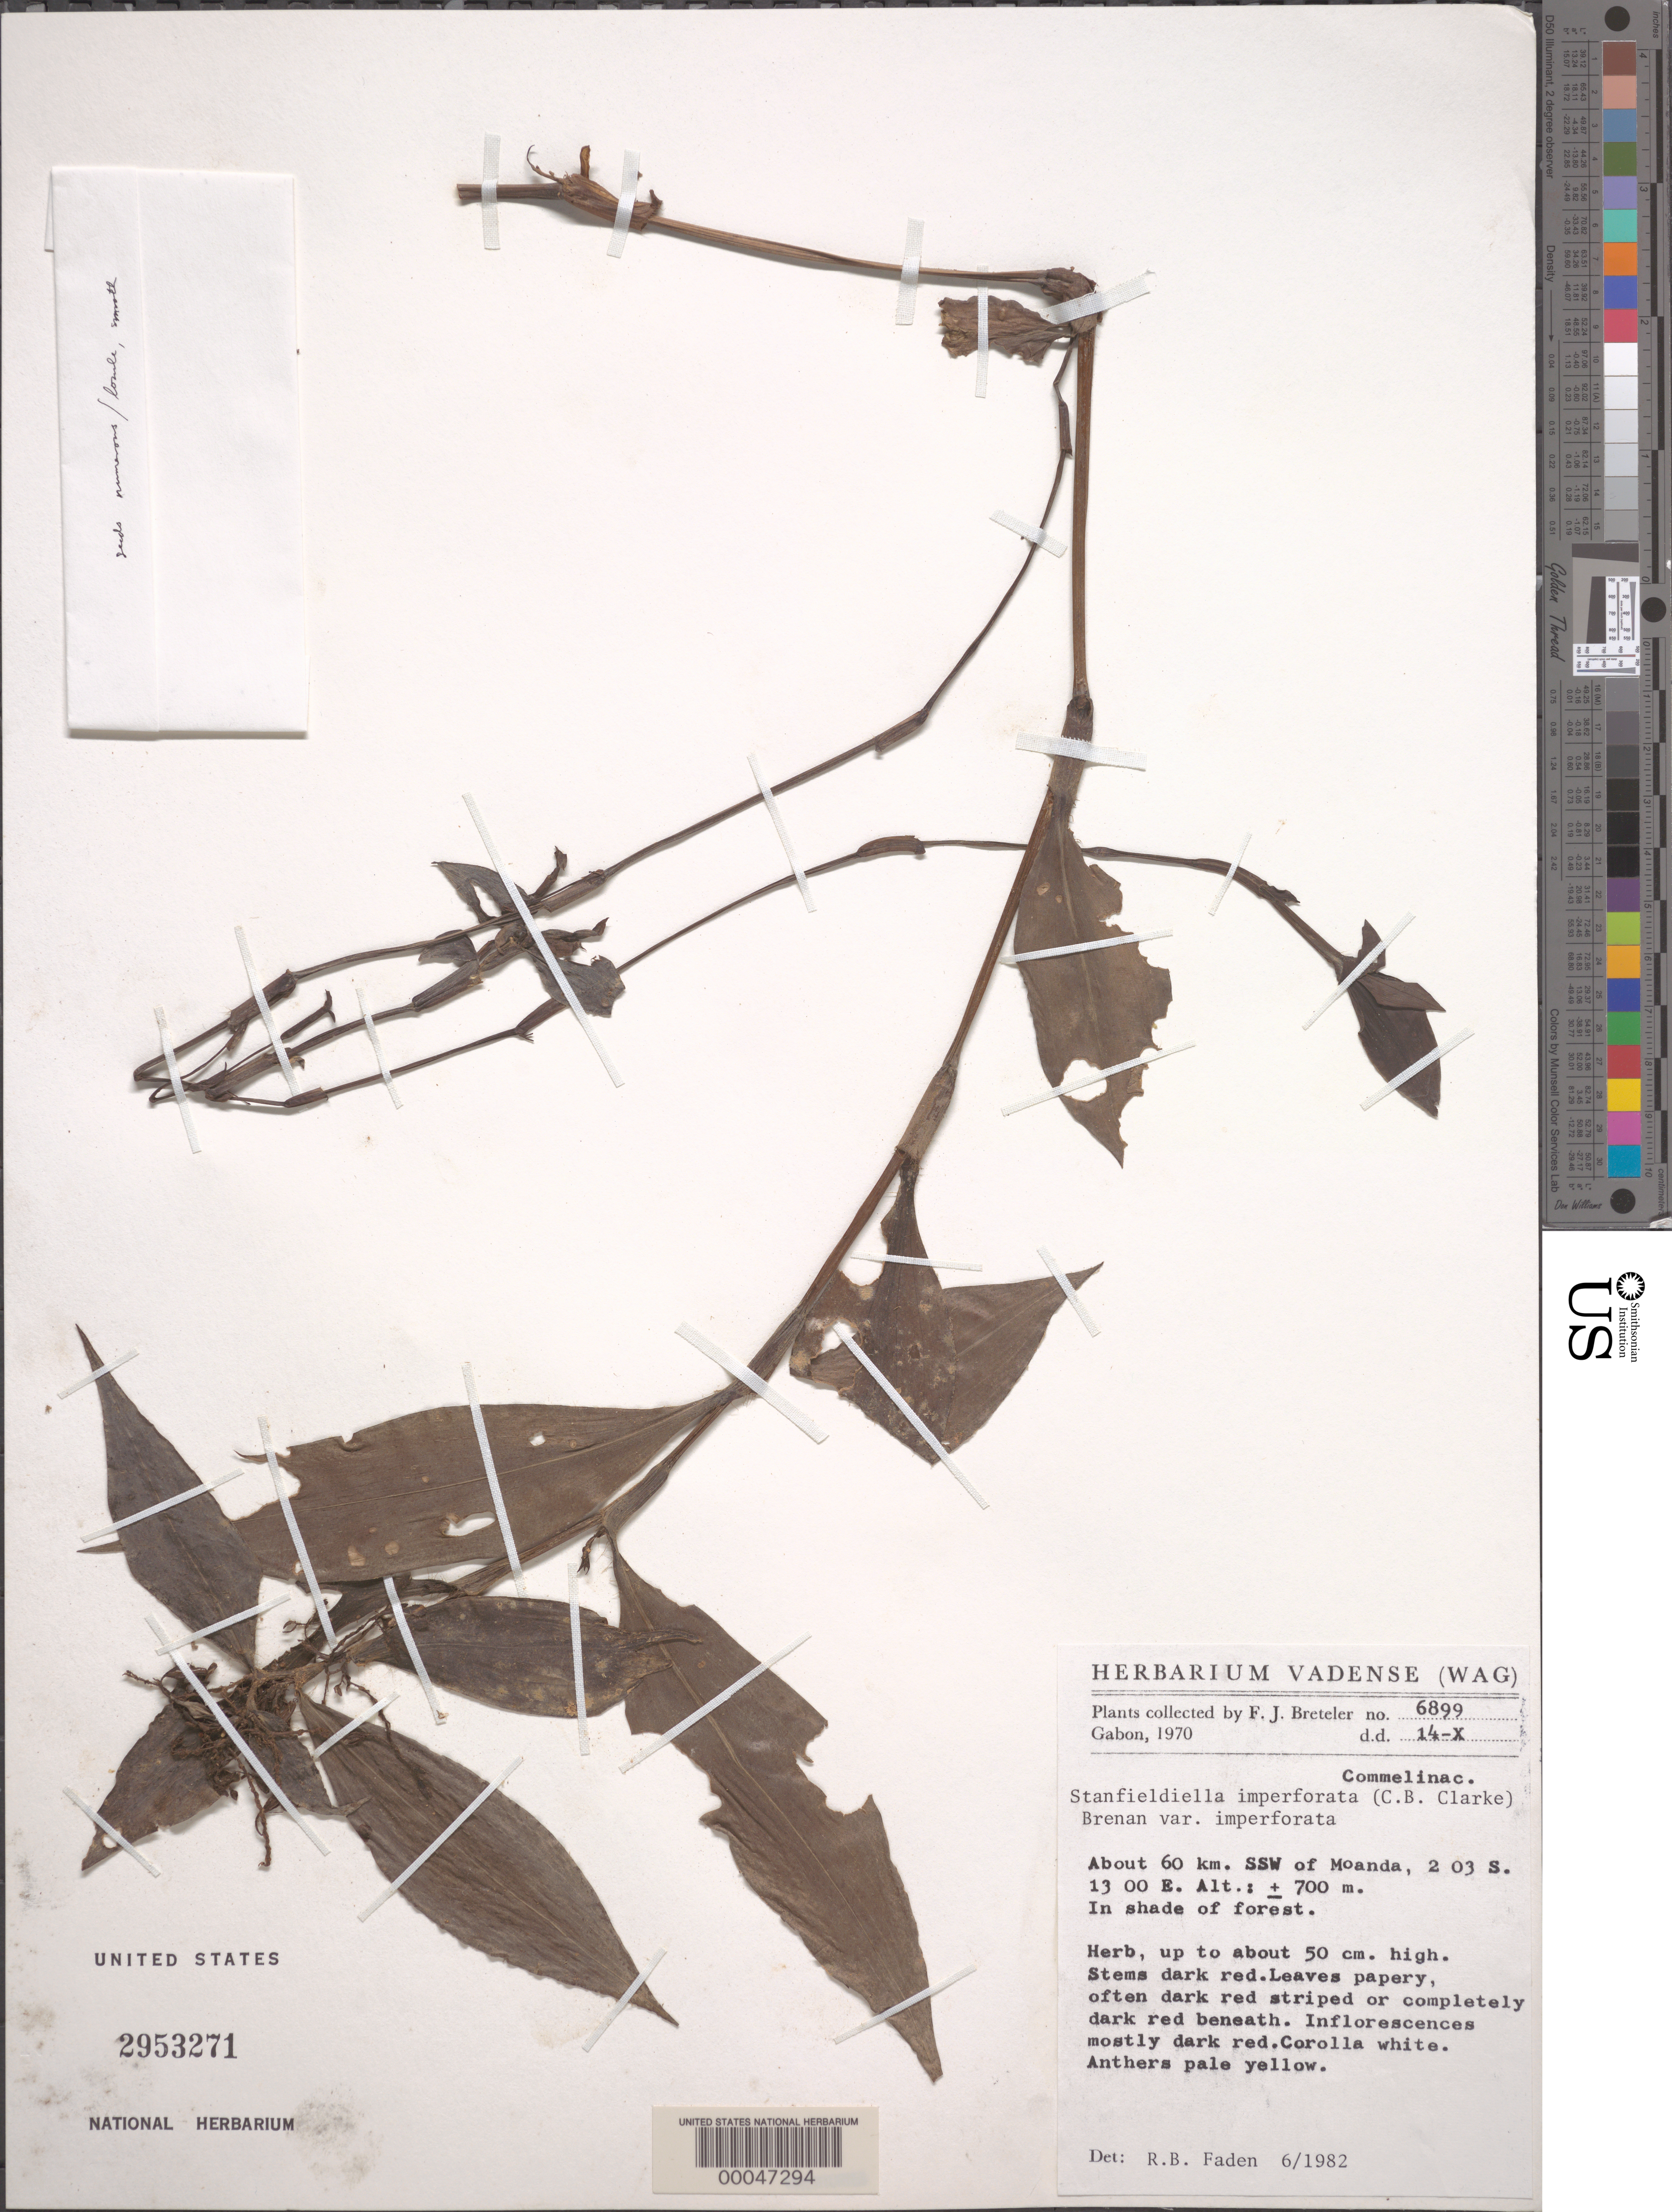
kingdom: Plantae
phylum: Tracheophyta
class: Liliopsida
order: Commelinales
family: Commelinaceae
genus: Stanfieldiella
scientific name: Stanfieldiella imperforata var. imperforata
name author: (C.B. Clarke) Brenan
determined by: Faden, Robert B., (US), Smithsonian Institution - National Museum of Natural History (UNITED STATES)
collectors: F. J. Breteler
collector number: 6899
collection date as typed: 14 Oct 1970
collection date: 1970-10-14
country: Gabon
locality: SSW of Moanda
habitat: Shaded forest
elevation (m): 700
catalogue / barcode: US 2953271